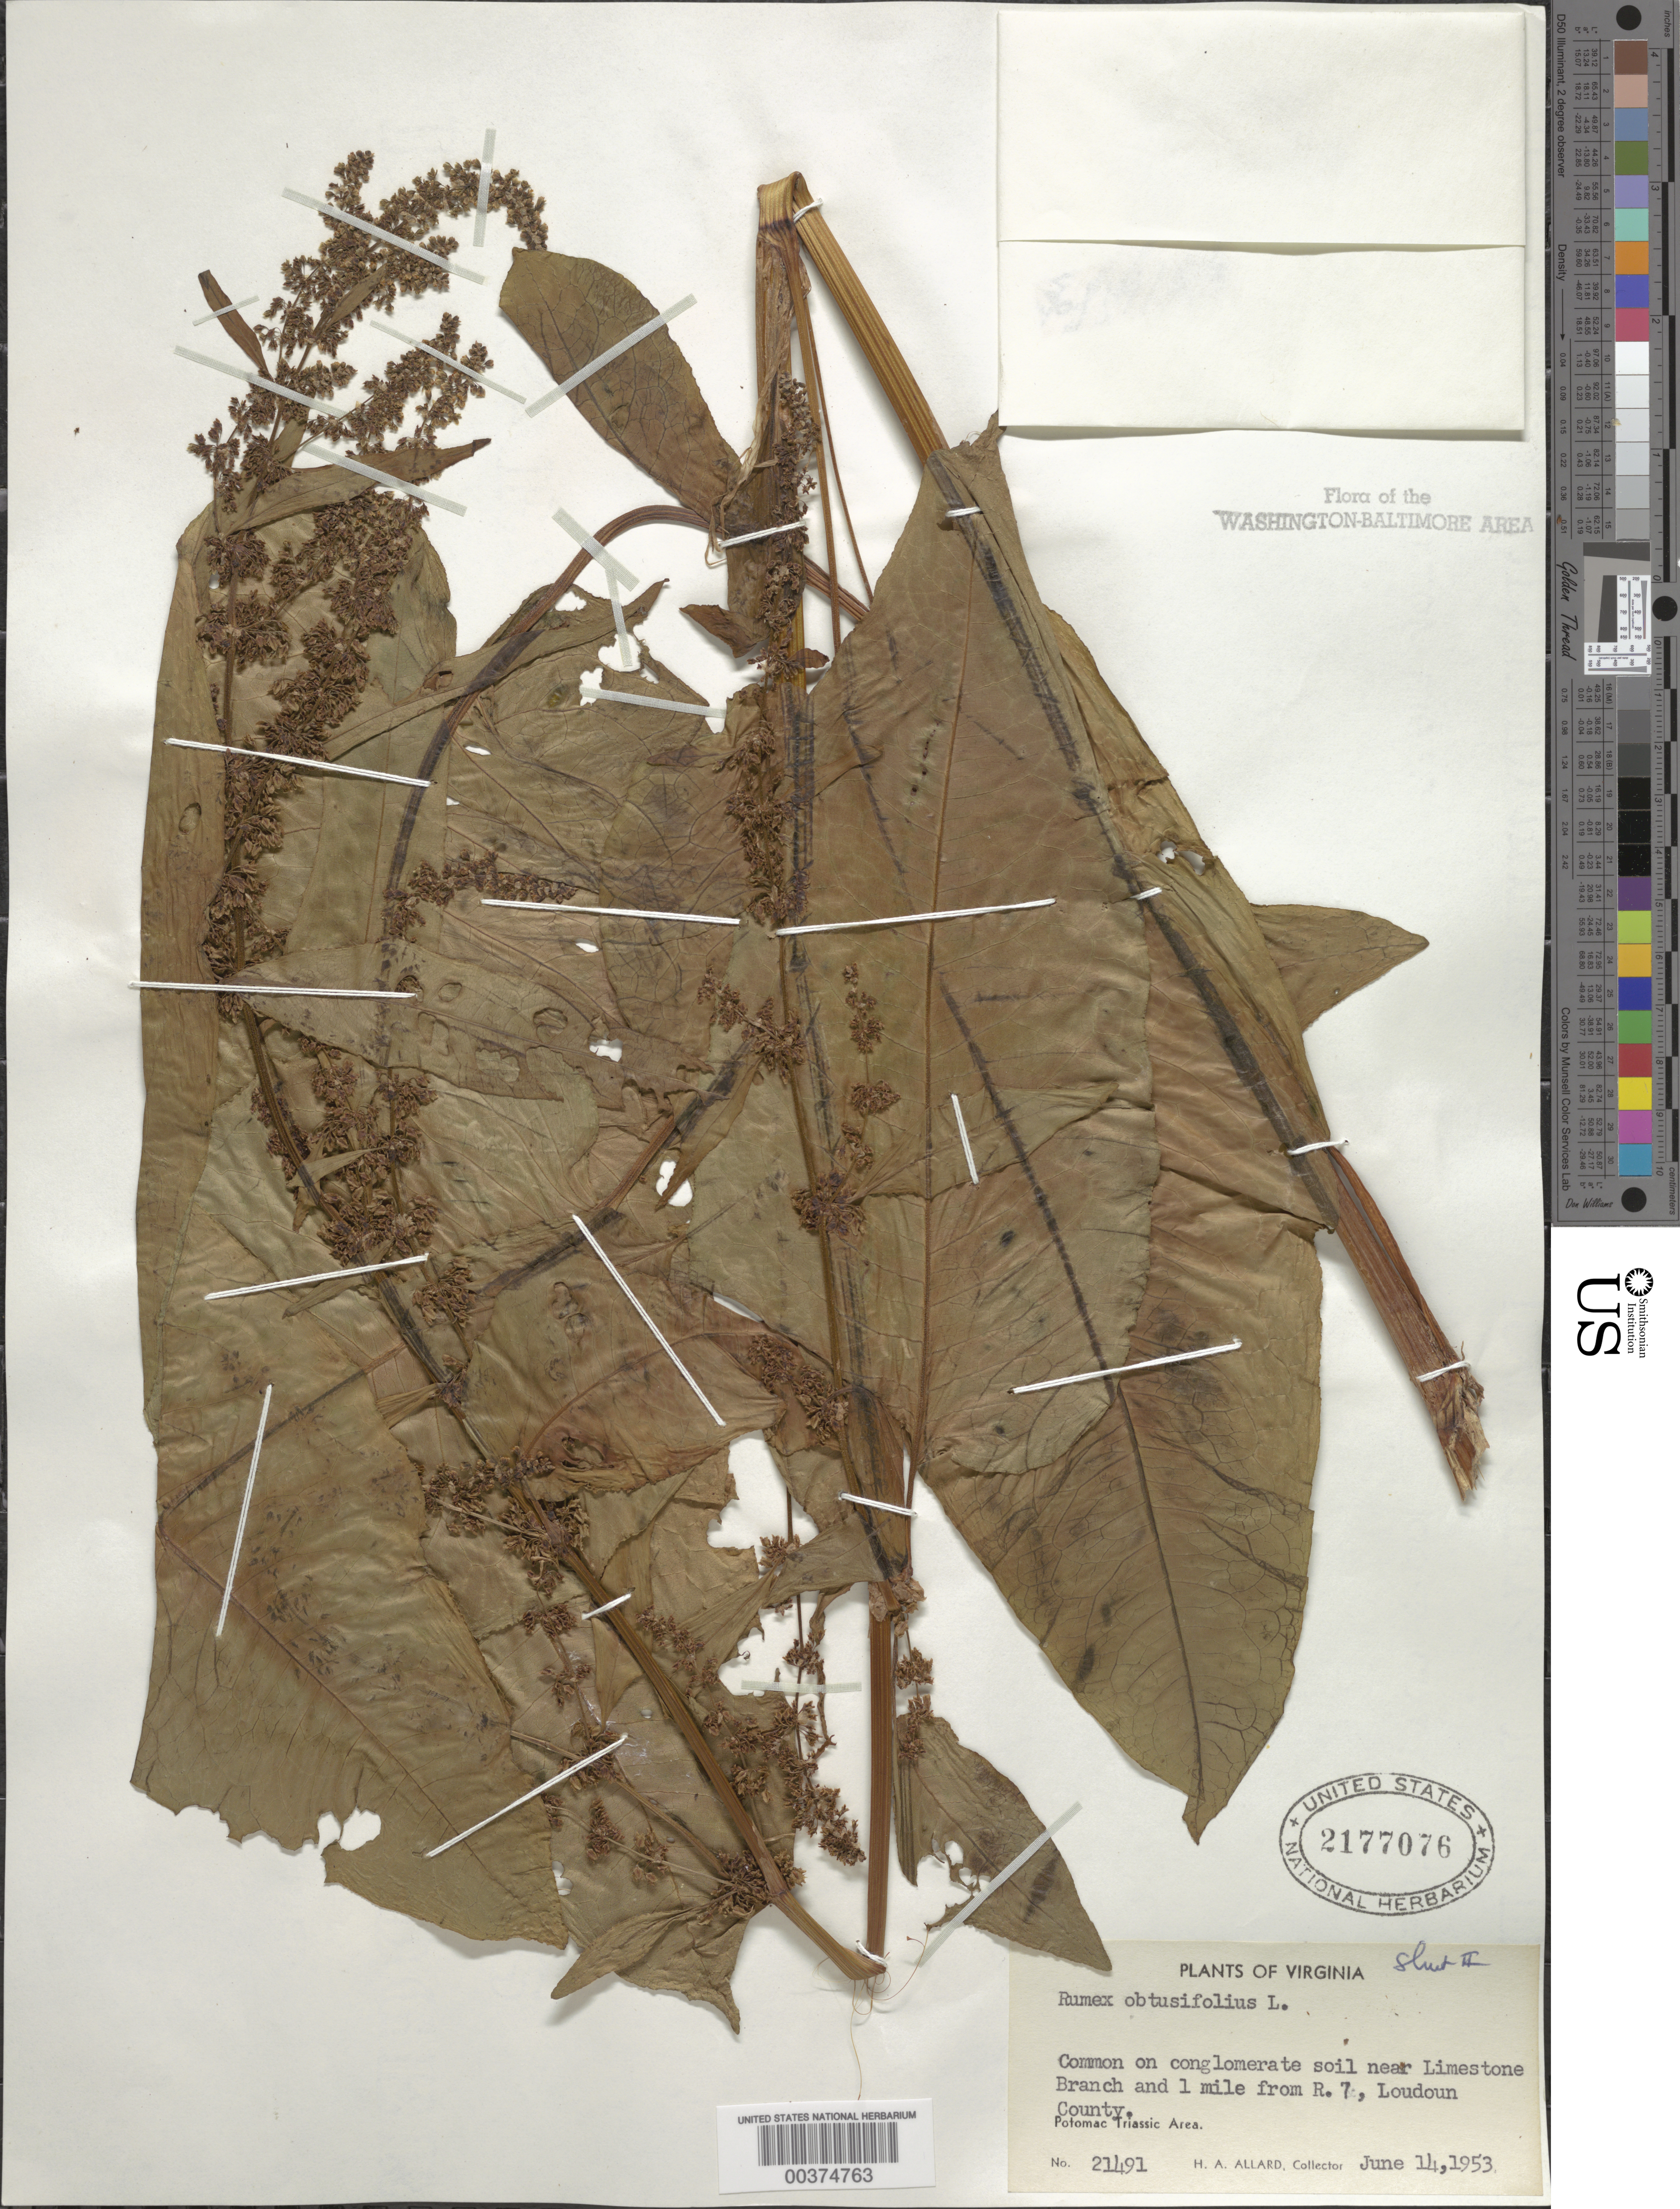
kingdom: Plantae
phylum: Tracheophyta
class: Magnoliopsida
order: Caryophyllales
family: Polygonaceae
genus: Rumex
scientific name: Rumex obtusifolius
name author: L.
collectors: H. A. Allard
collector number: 21491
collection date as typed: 14 Jun 1953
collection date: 1953-06-14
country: United States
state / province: Virginia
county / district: Loudoun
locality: Limestone Branch vicinity, near Route 7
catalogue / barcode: US 2177076